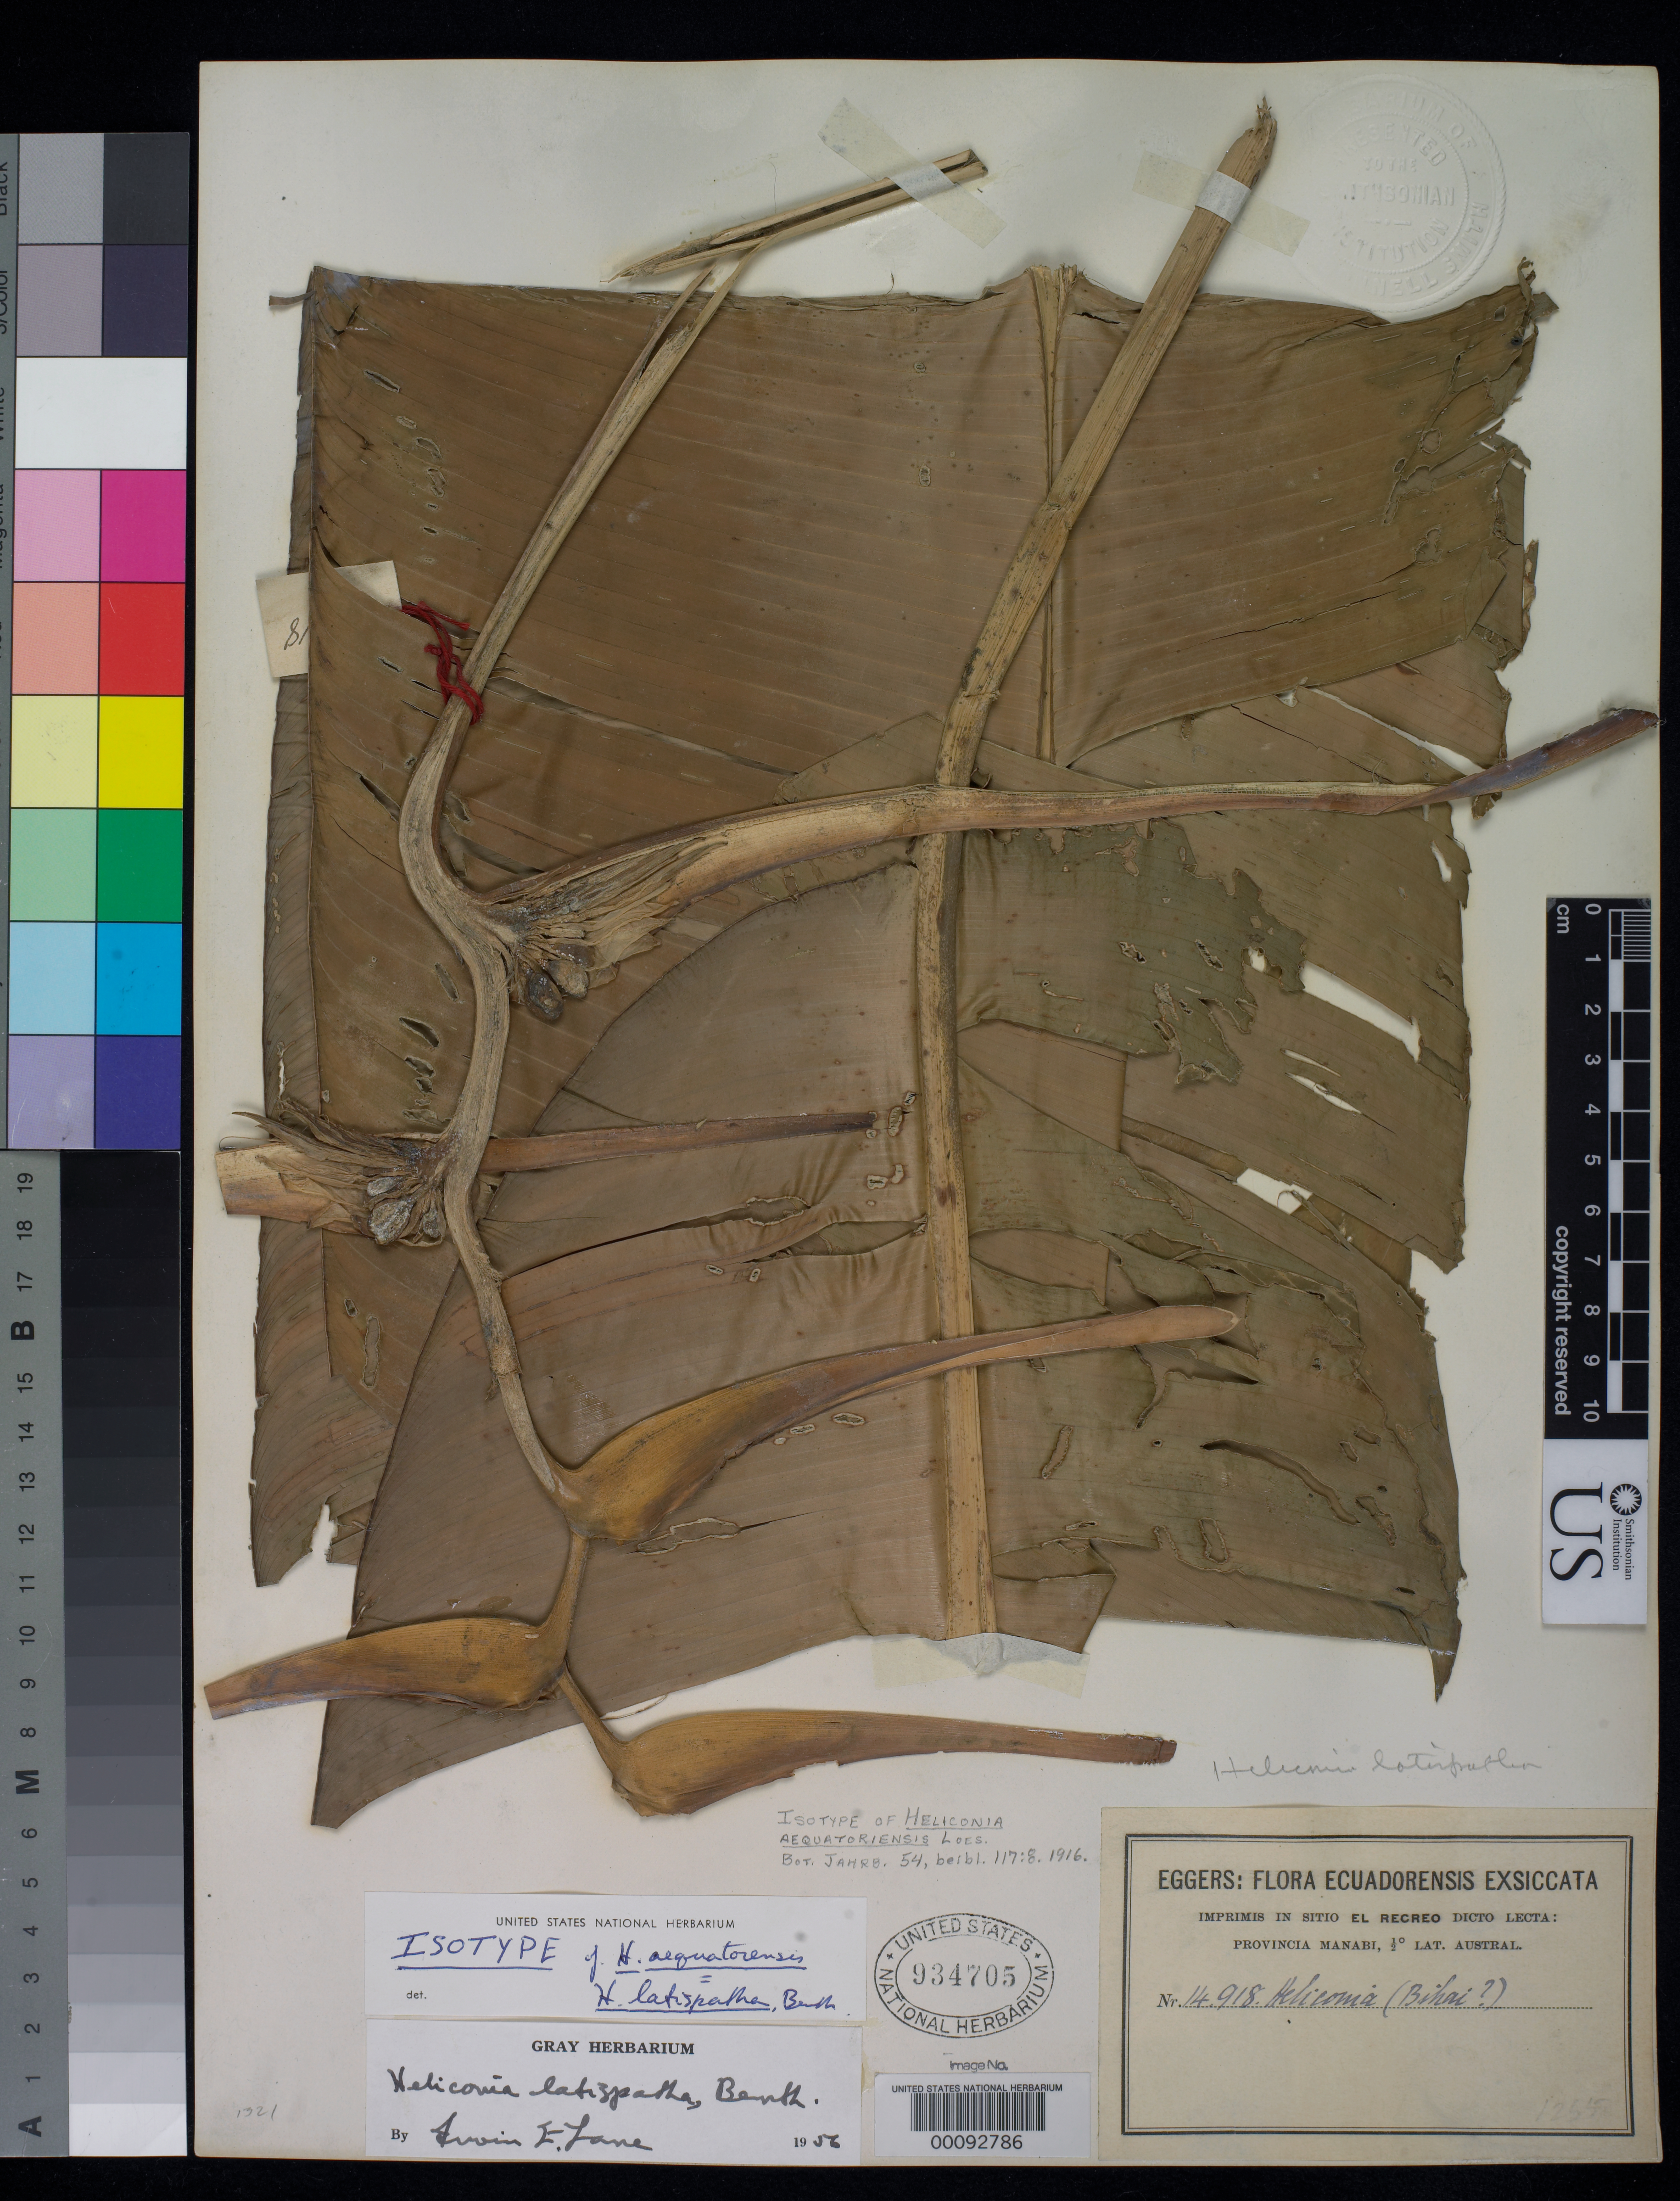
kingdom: Plantae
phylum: Tracheophyta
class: Liliopsida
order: Zingiberales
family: Heliconiaceae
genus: Heliconia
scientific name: Heliconia aequatoriensis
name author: Loes.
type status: Isotype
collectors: H. F. A. von Eggers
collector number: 14918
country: Ecuador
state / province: Manabí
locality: El Recreo.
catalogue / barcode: US 934705